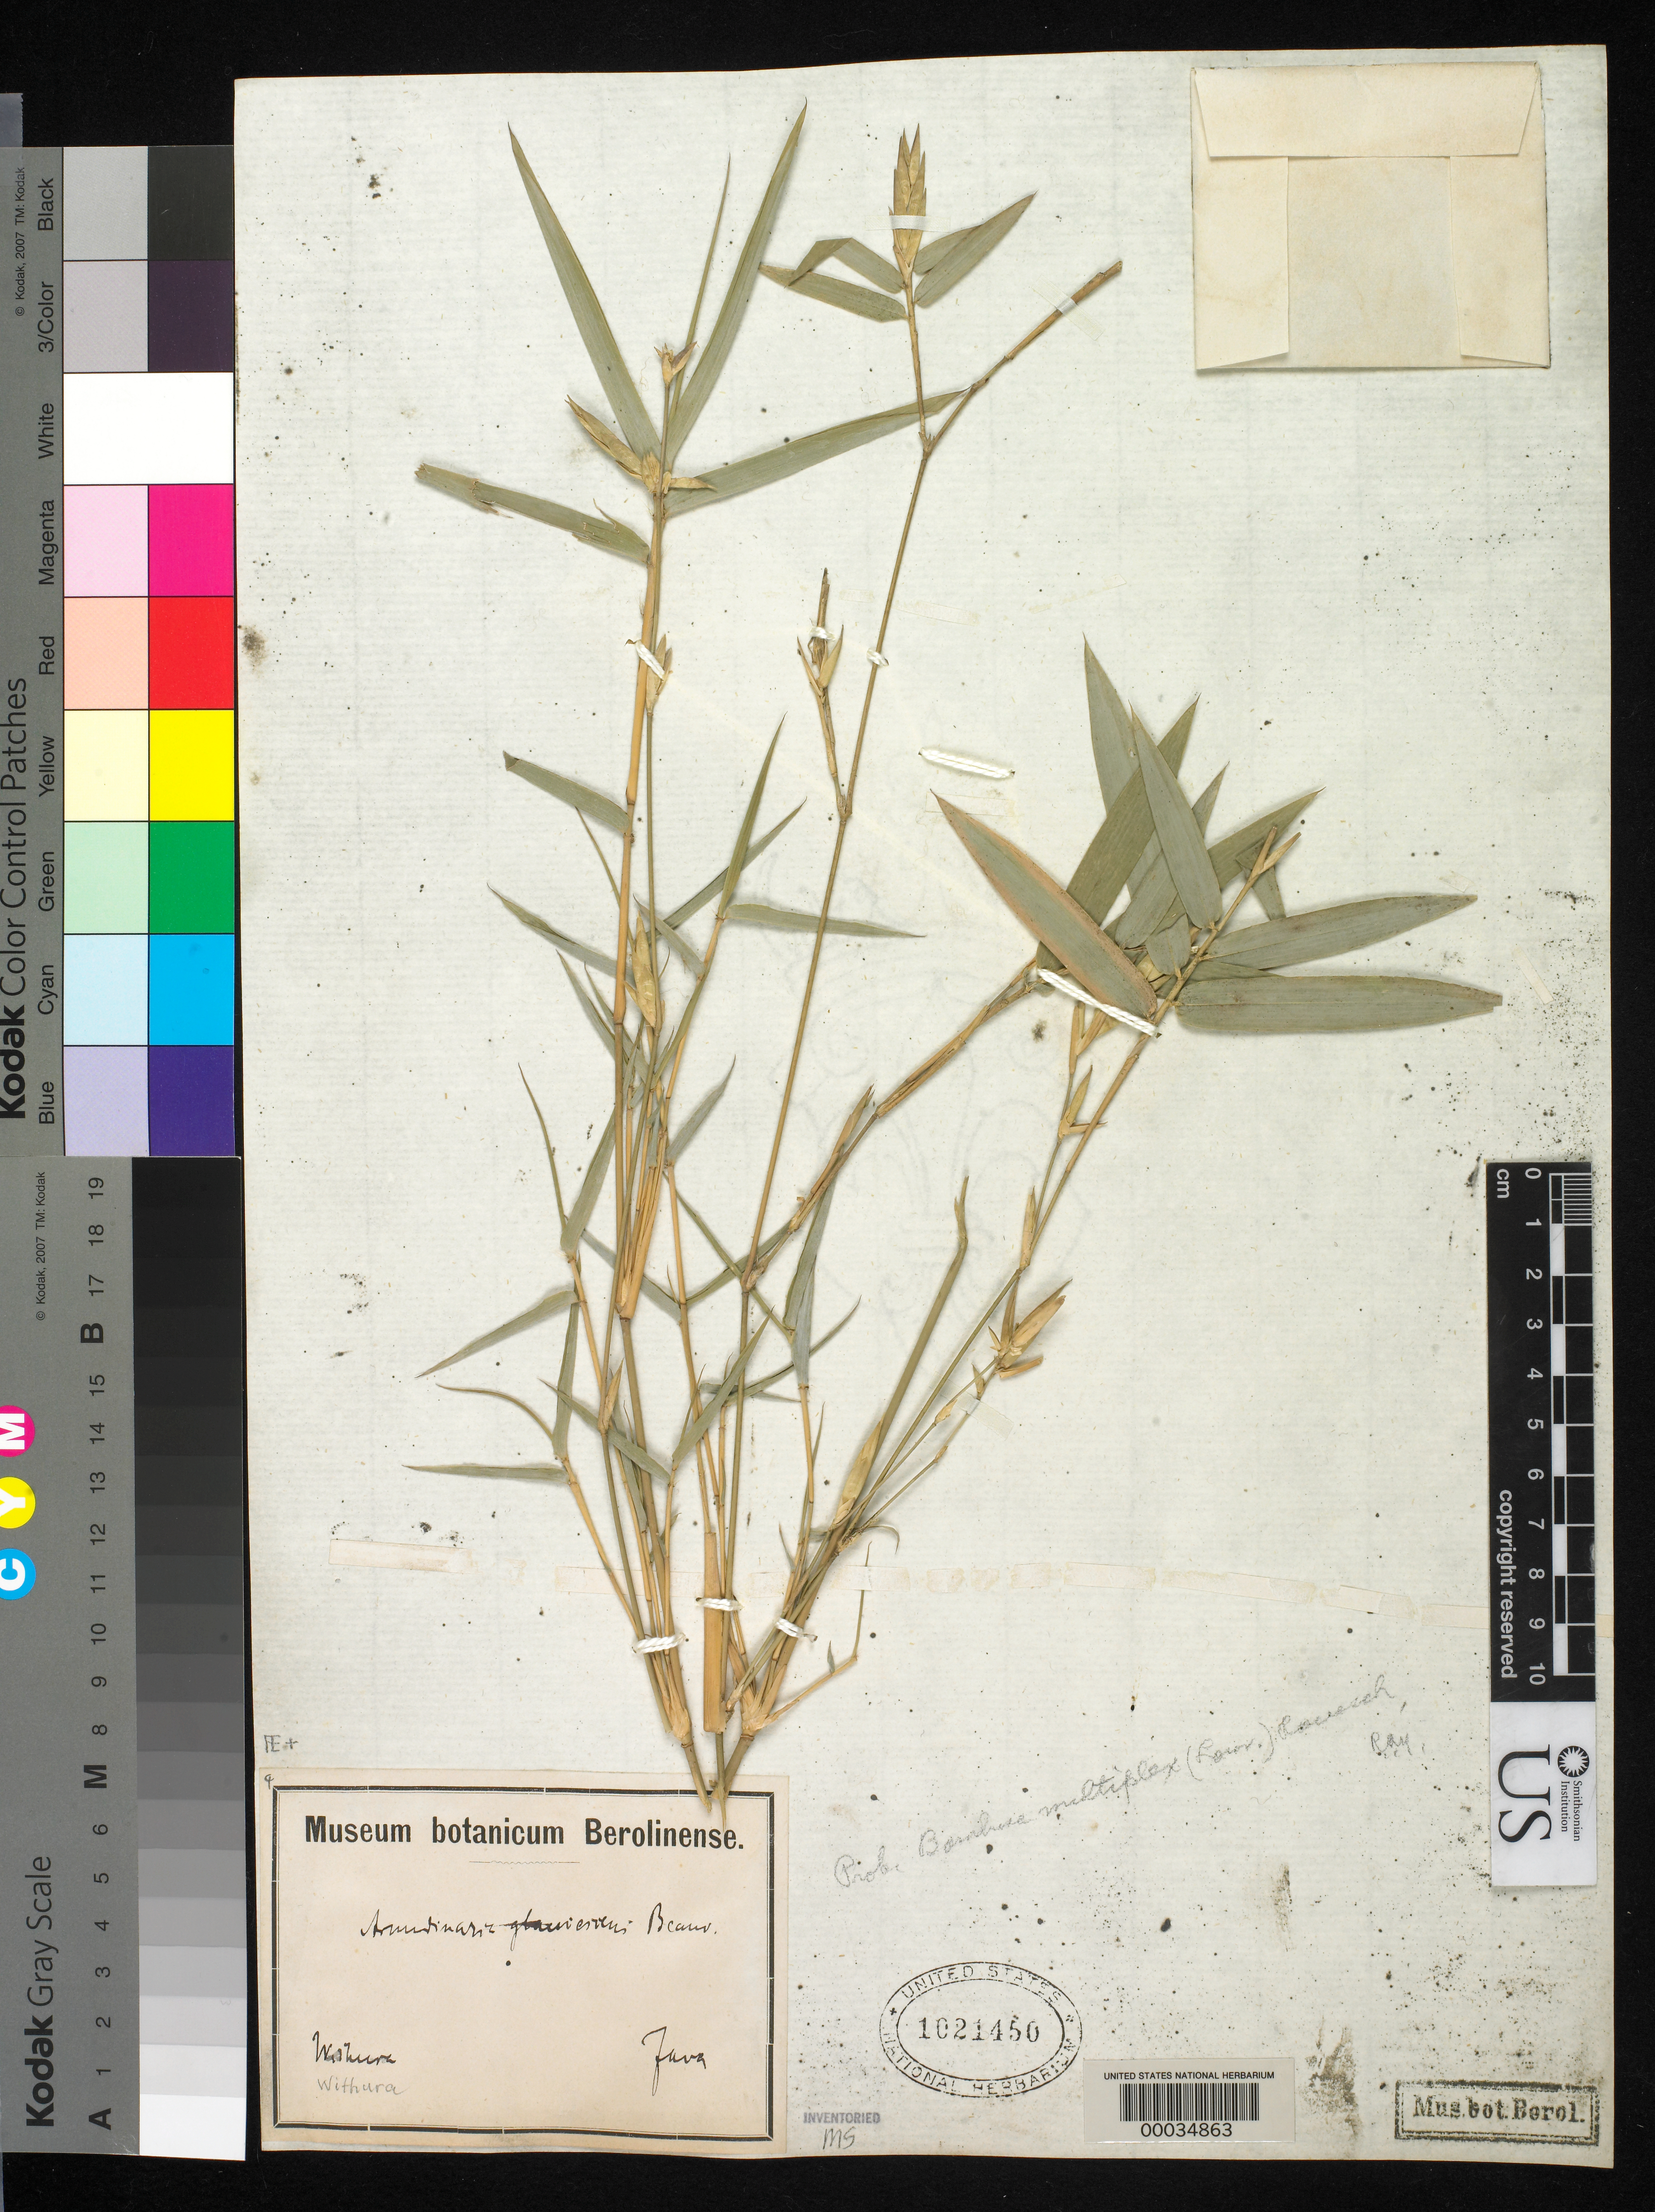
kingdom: Plantae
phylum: Tracheophyta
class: Liliopsida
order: Poales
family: Poaceae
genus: Bambusa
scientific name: Bambusa multiplex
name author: (Lour.) Raeusch. ex Schult. & Schult. f.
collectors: Withura, --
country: Indonesia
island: Java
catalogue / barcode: US 1021450